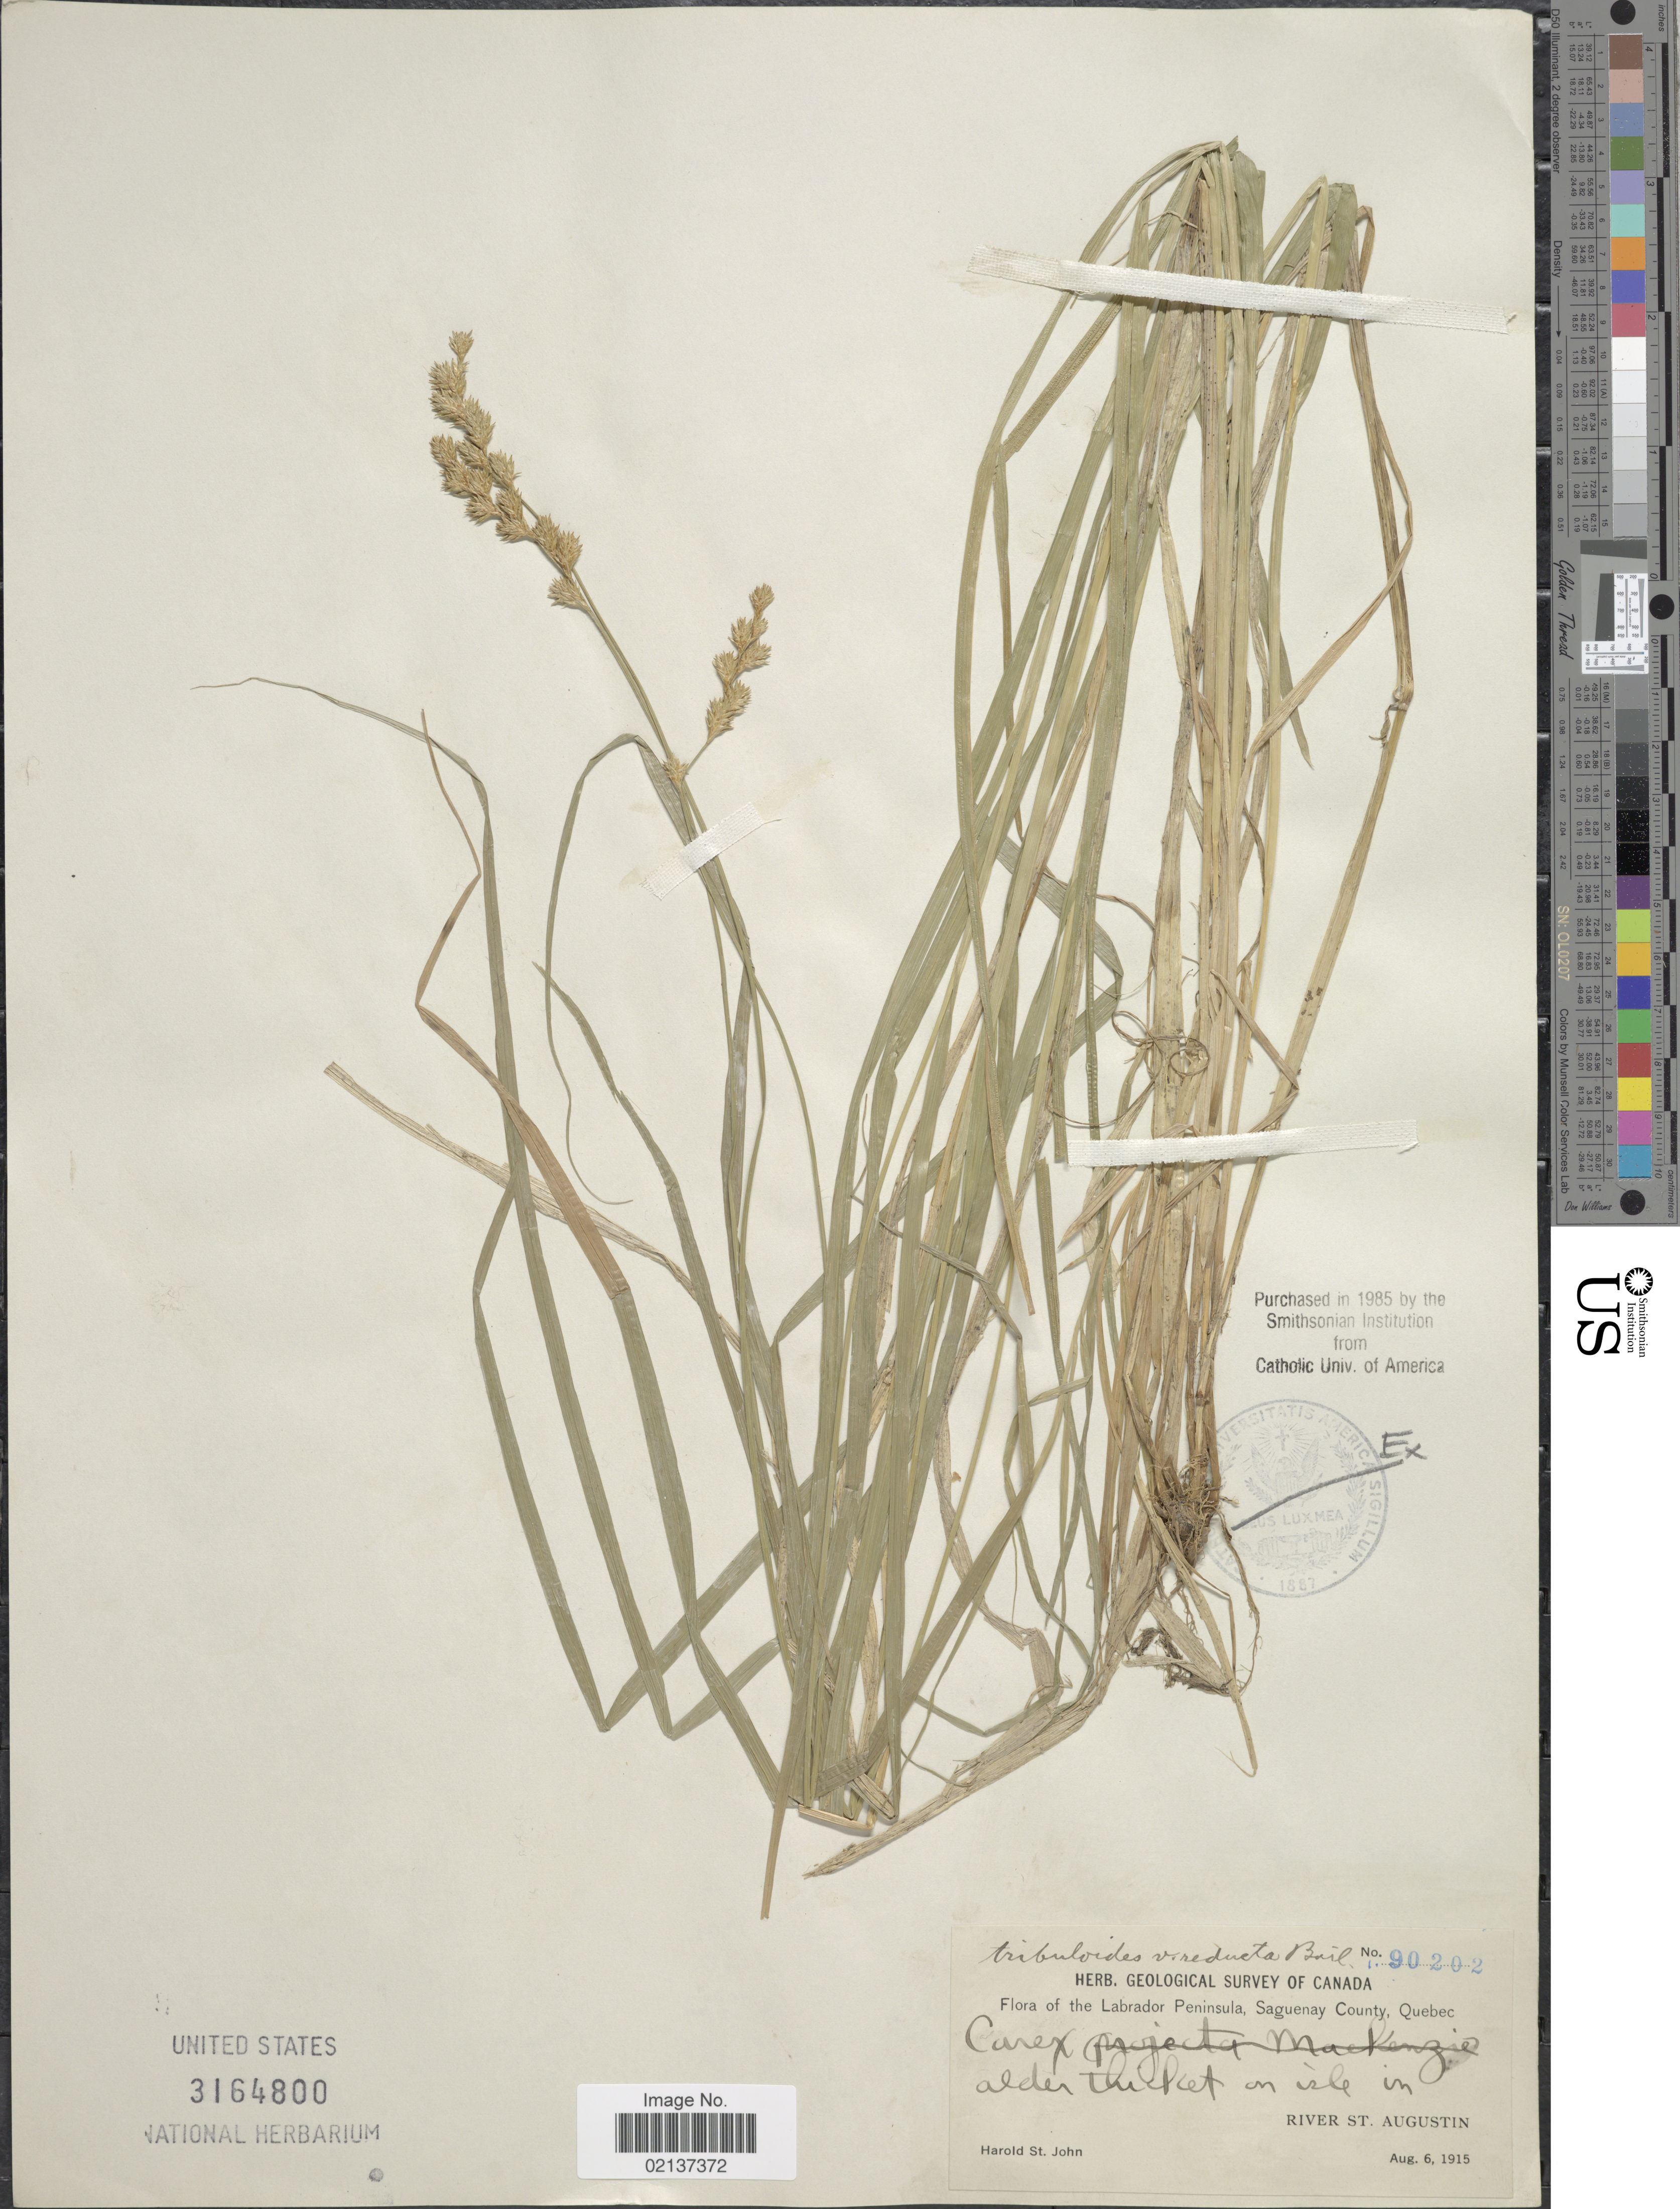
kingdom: Plantae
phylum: Tracheophyta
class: Liliopsida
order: Poales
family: Cyperaceae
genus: Carex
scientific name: Carex tribuloides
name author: Wahlenb.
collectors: H. St. John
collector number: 90202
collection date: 1915-08-06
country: Canada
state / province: Quebec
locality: Labrador Peninsula, Saguenay County, River St. Augustin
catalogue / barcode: US 3164800